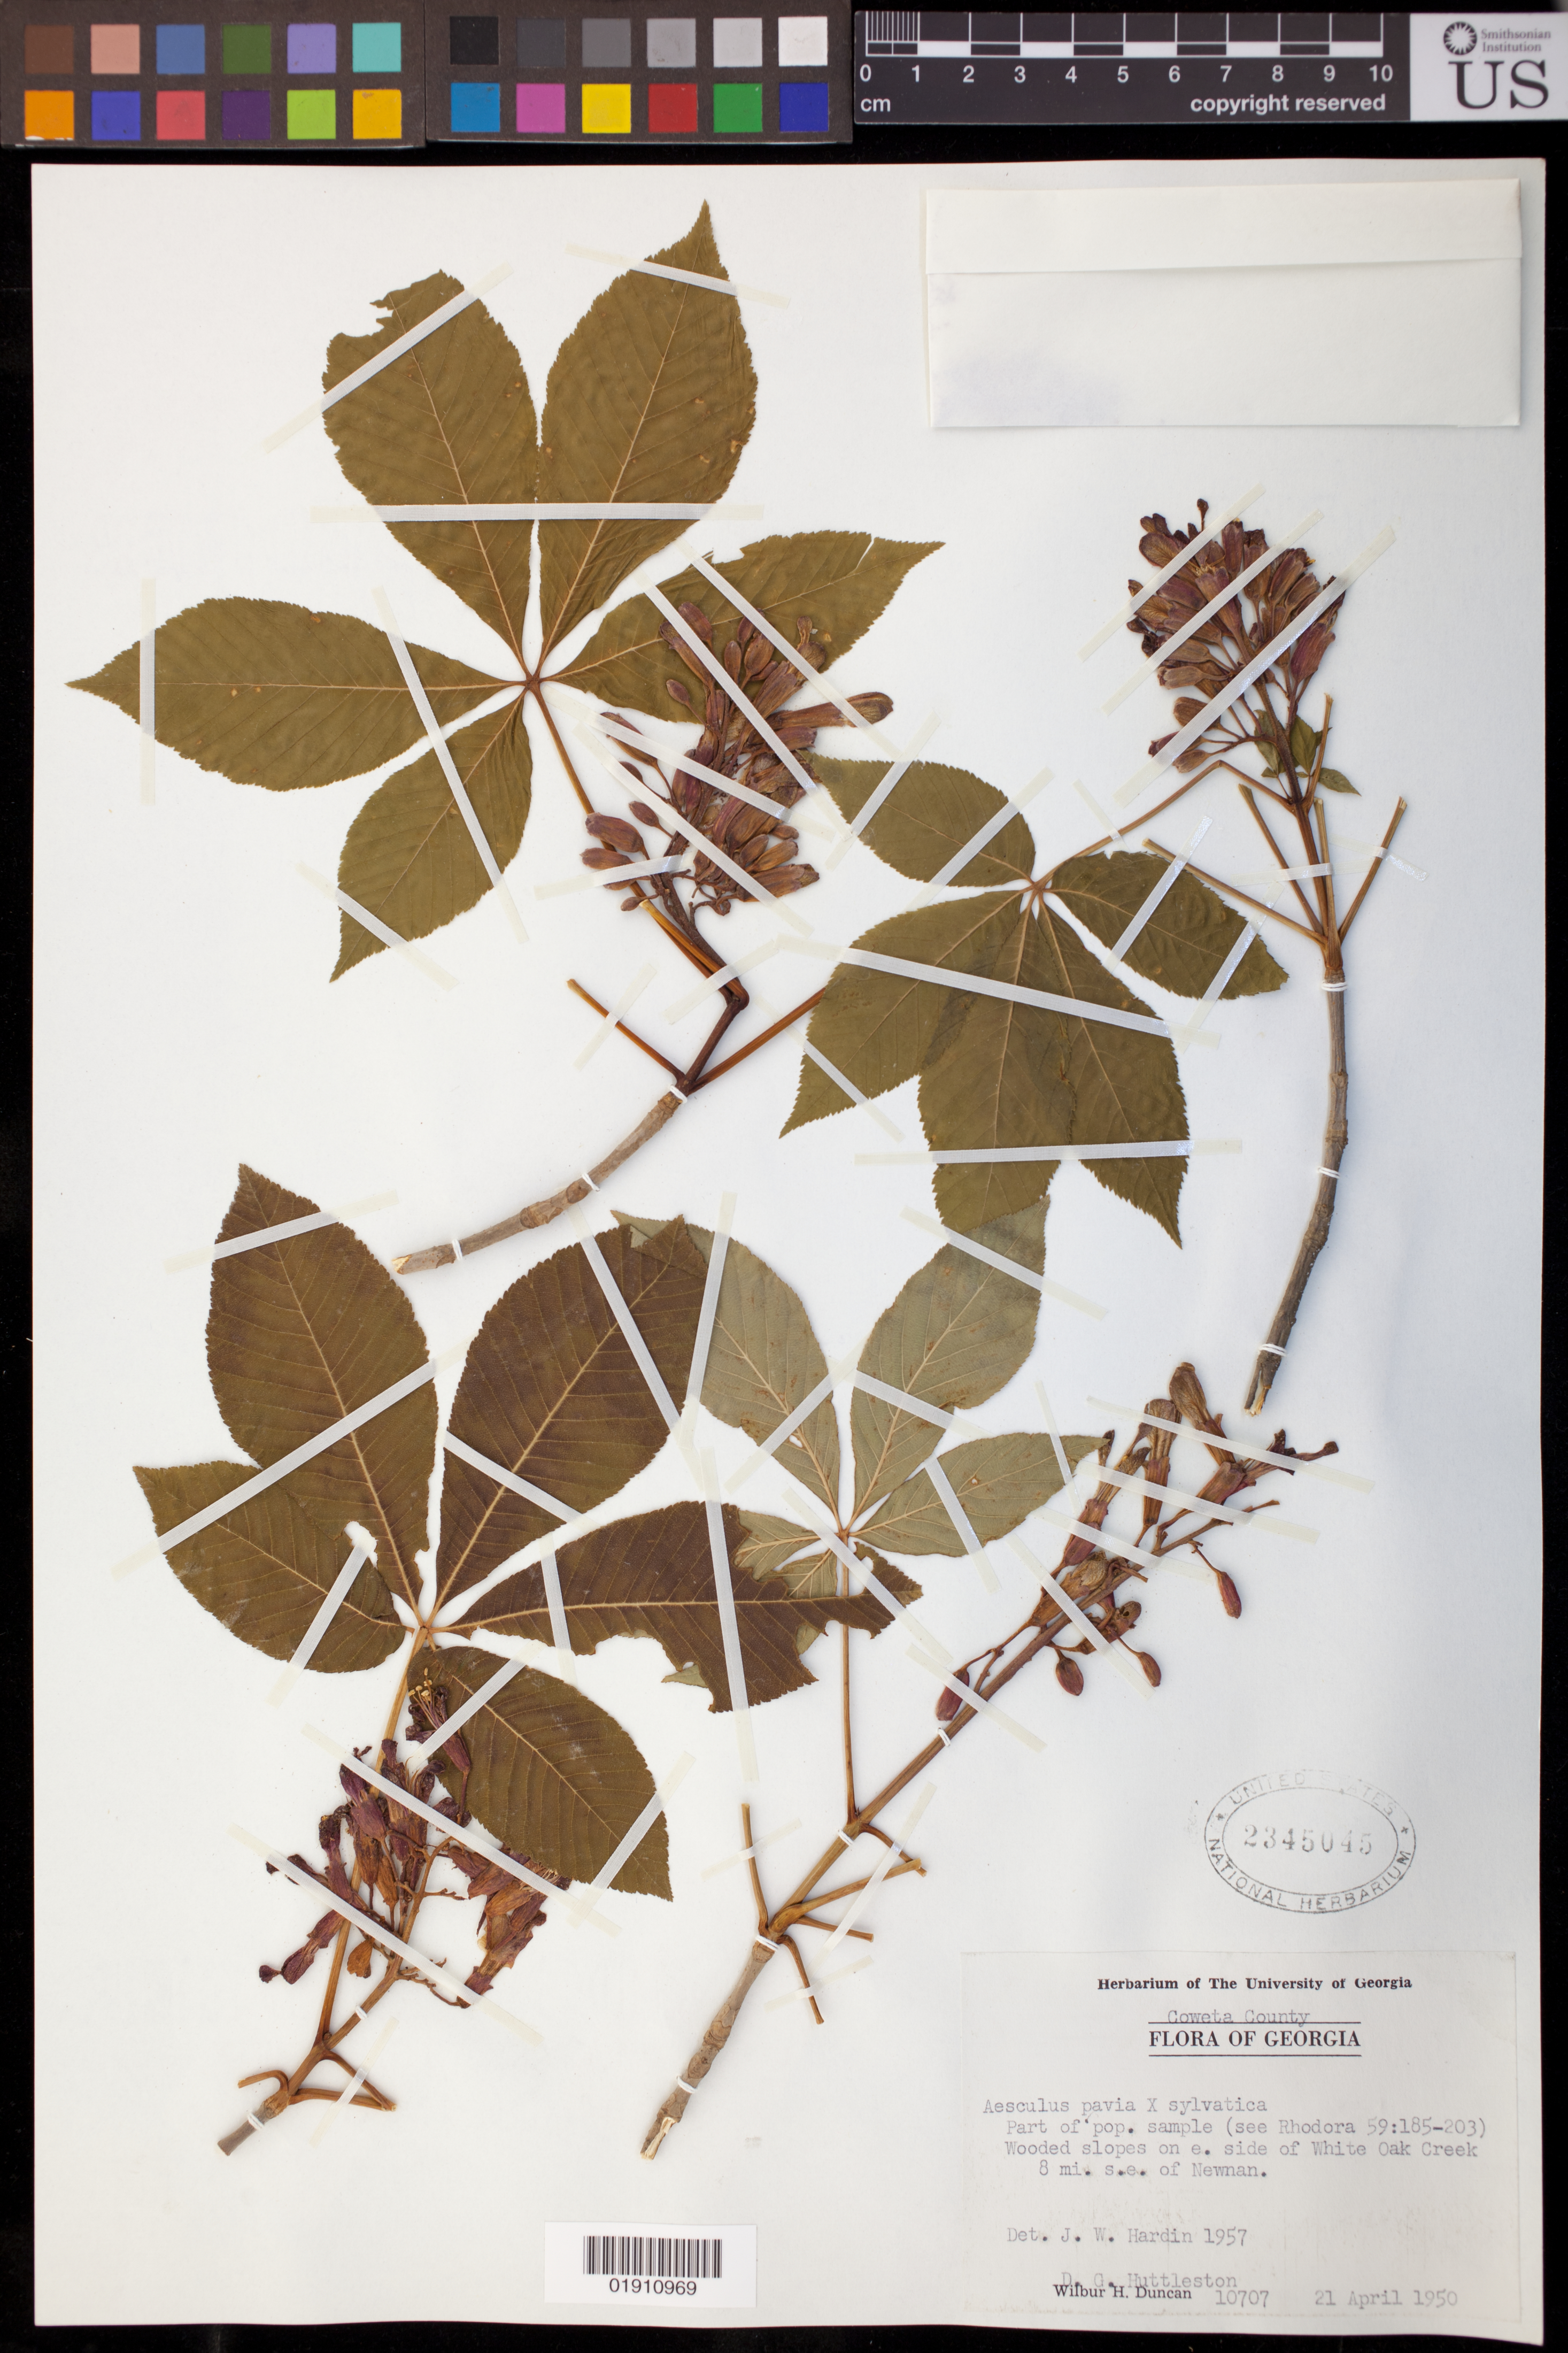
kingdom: Plantae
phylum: Tracheophyta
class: Magnoliopsida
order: Sapindales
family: Sapindaceae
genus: Aesculus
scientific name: Aesculus pavia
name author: L.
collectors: D. G. Huttleston & W. H. Duncan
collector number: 10707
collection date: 1950-04-21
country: United States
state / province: Georgia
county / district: Coweta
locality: Wooded slopes on e. side of White Oak Creek 8 mi. s.e. of Newnan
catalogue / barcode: US 2345045